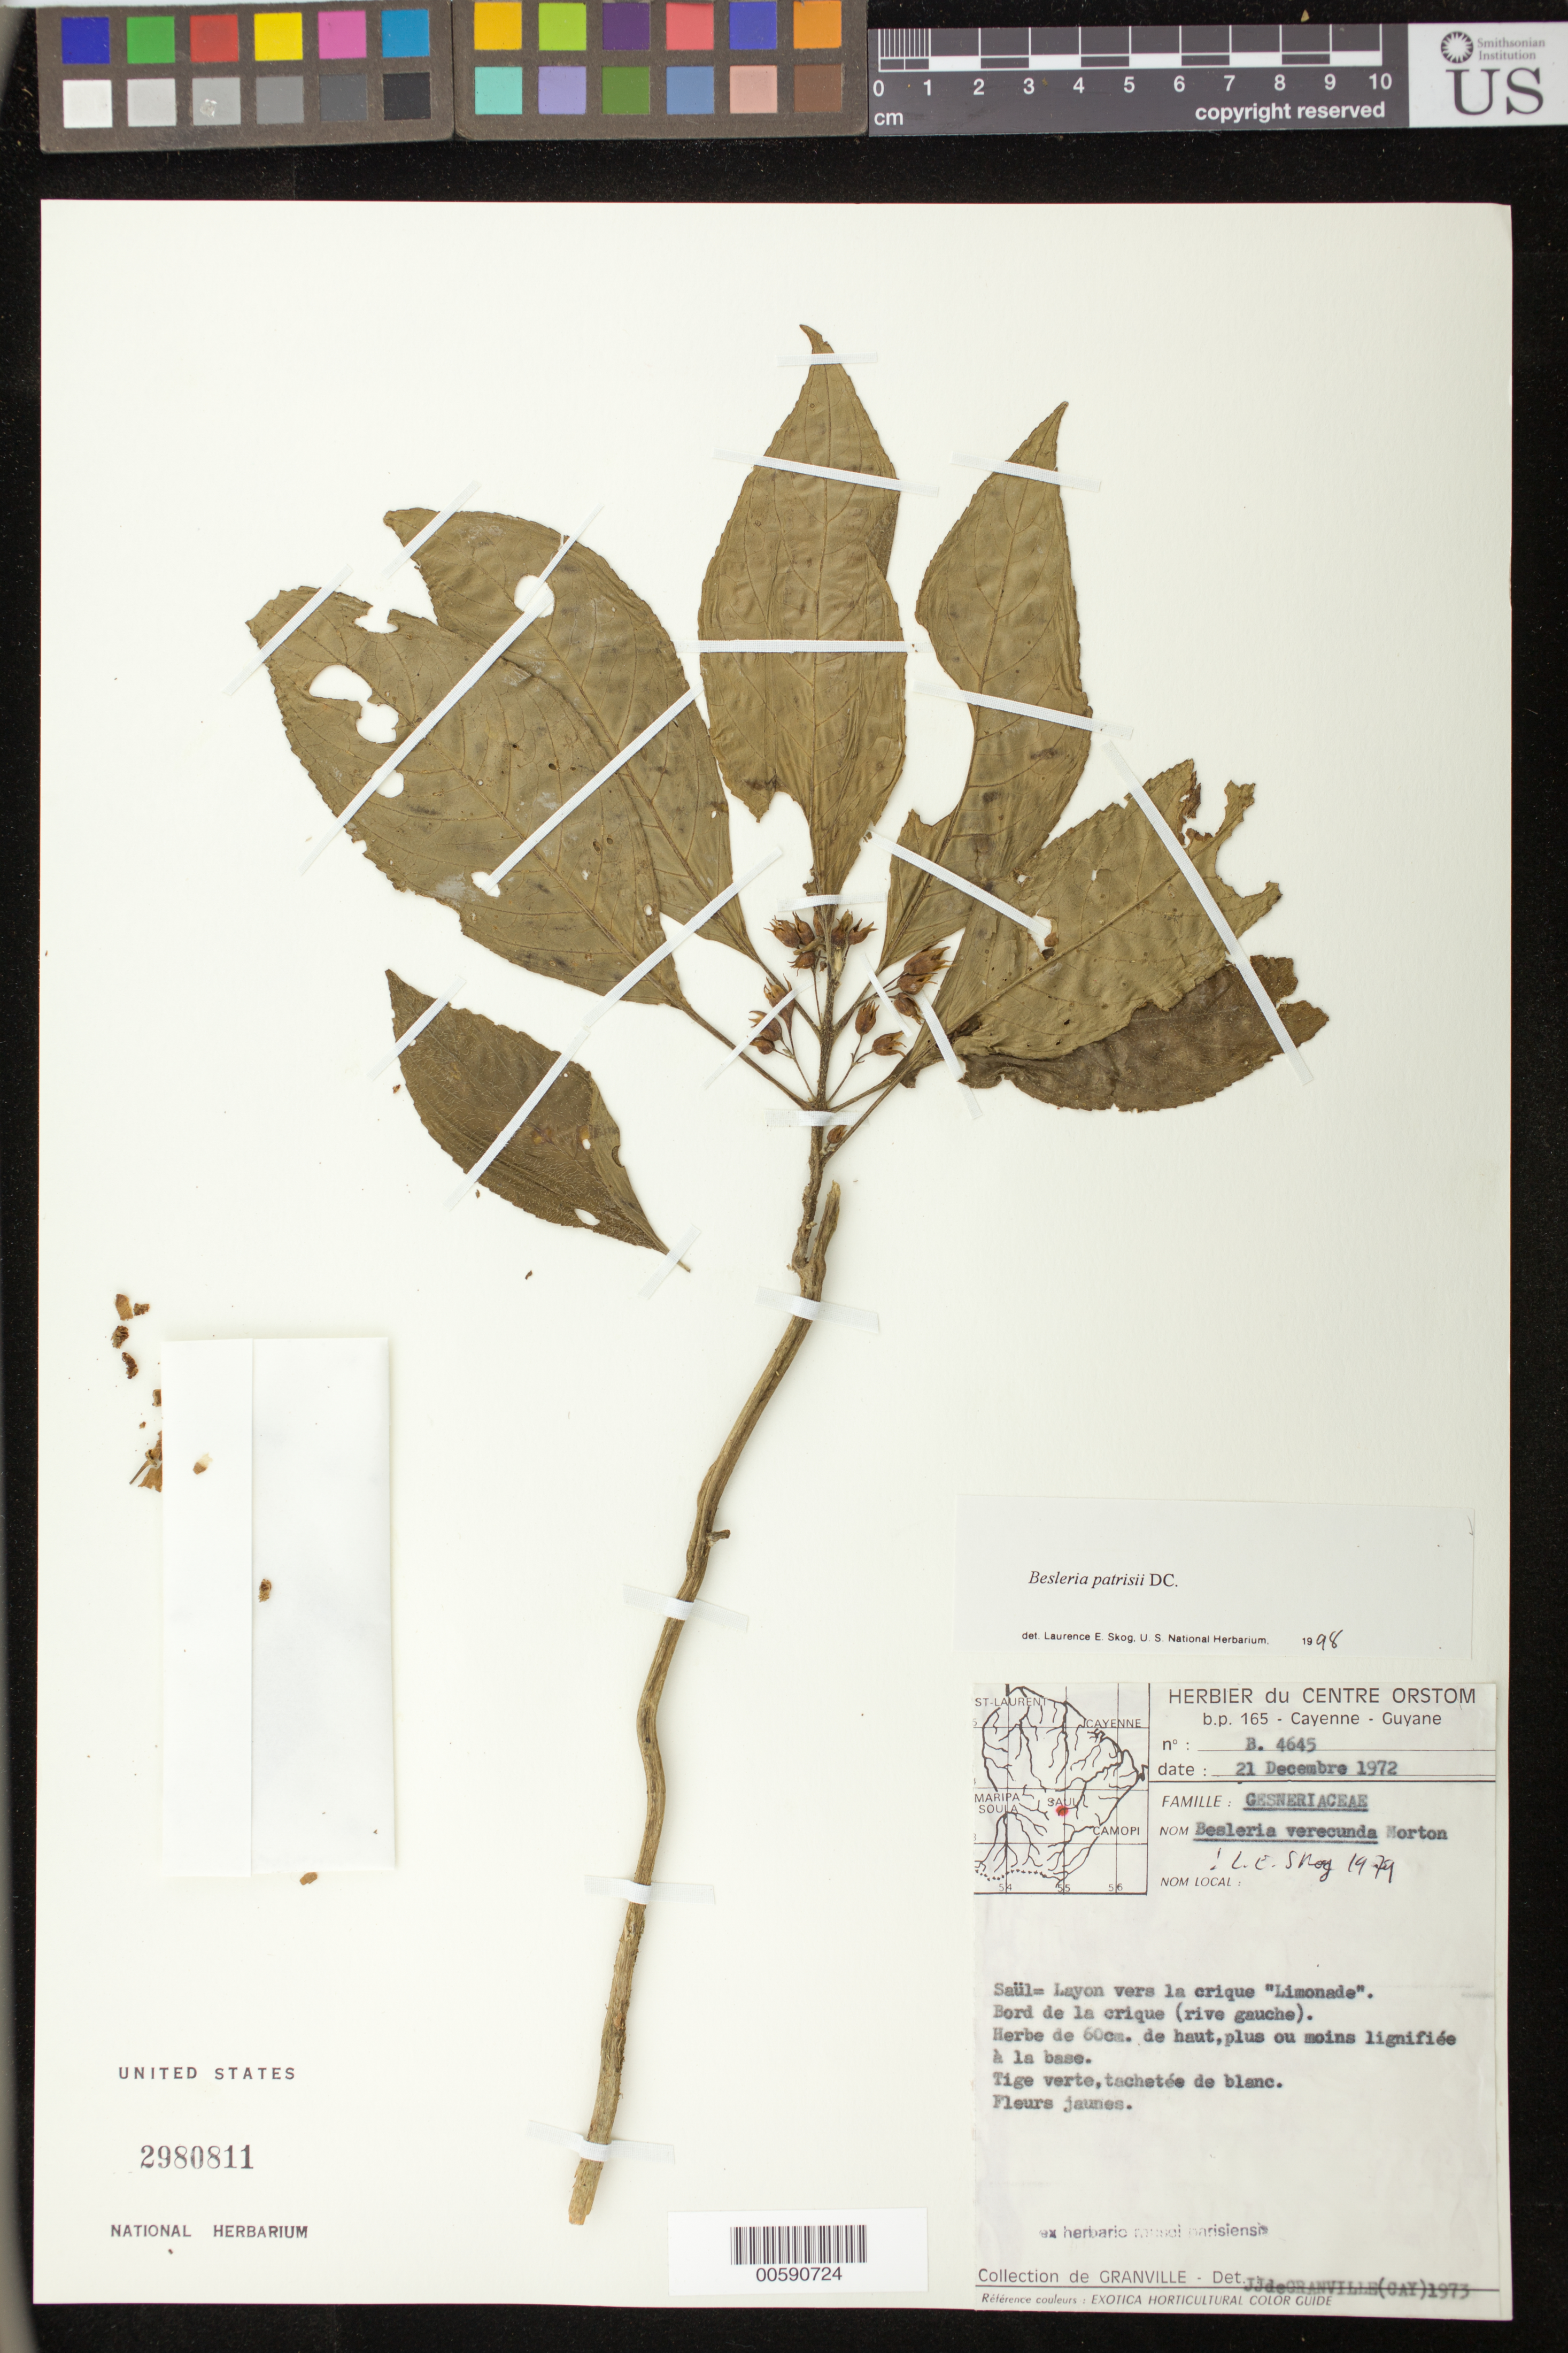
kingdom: Plantae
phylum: Tracheophyta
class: Magnoliopsida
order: Lamiales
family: Gesneriaceae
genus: Besleria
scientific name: Besleria patrisii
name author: DC.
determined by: Skog, Laurence E.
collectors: J.-J. de Granville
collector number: B 4645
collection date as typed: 21 Dec 1972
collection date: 1972-12-21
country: French Guiana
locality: Saül = Layon vers la crique "Limonade" (rive gauche)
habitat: Bord de la crique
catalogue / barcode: US 2980811